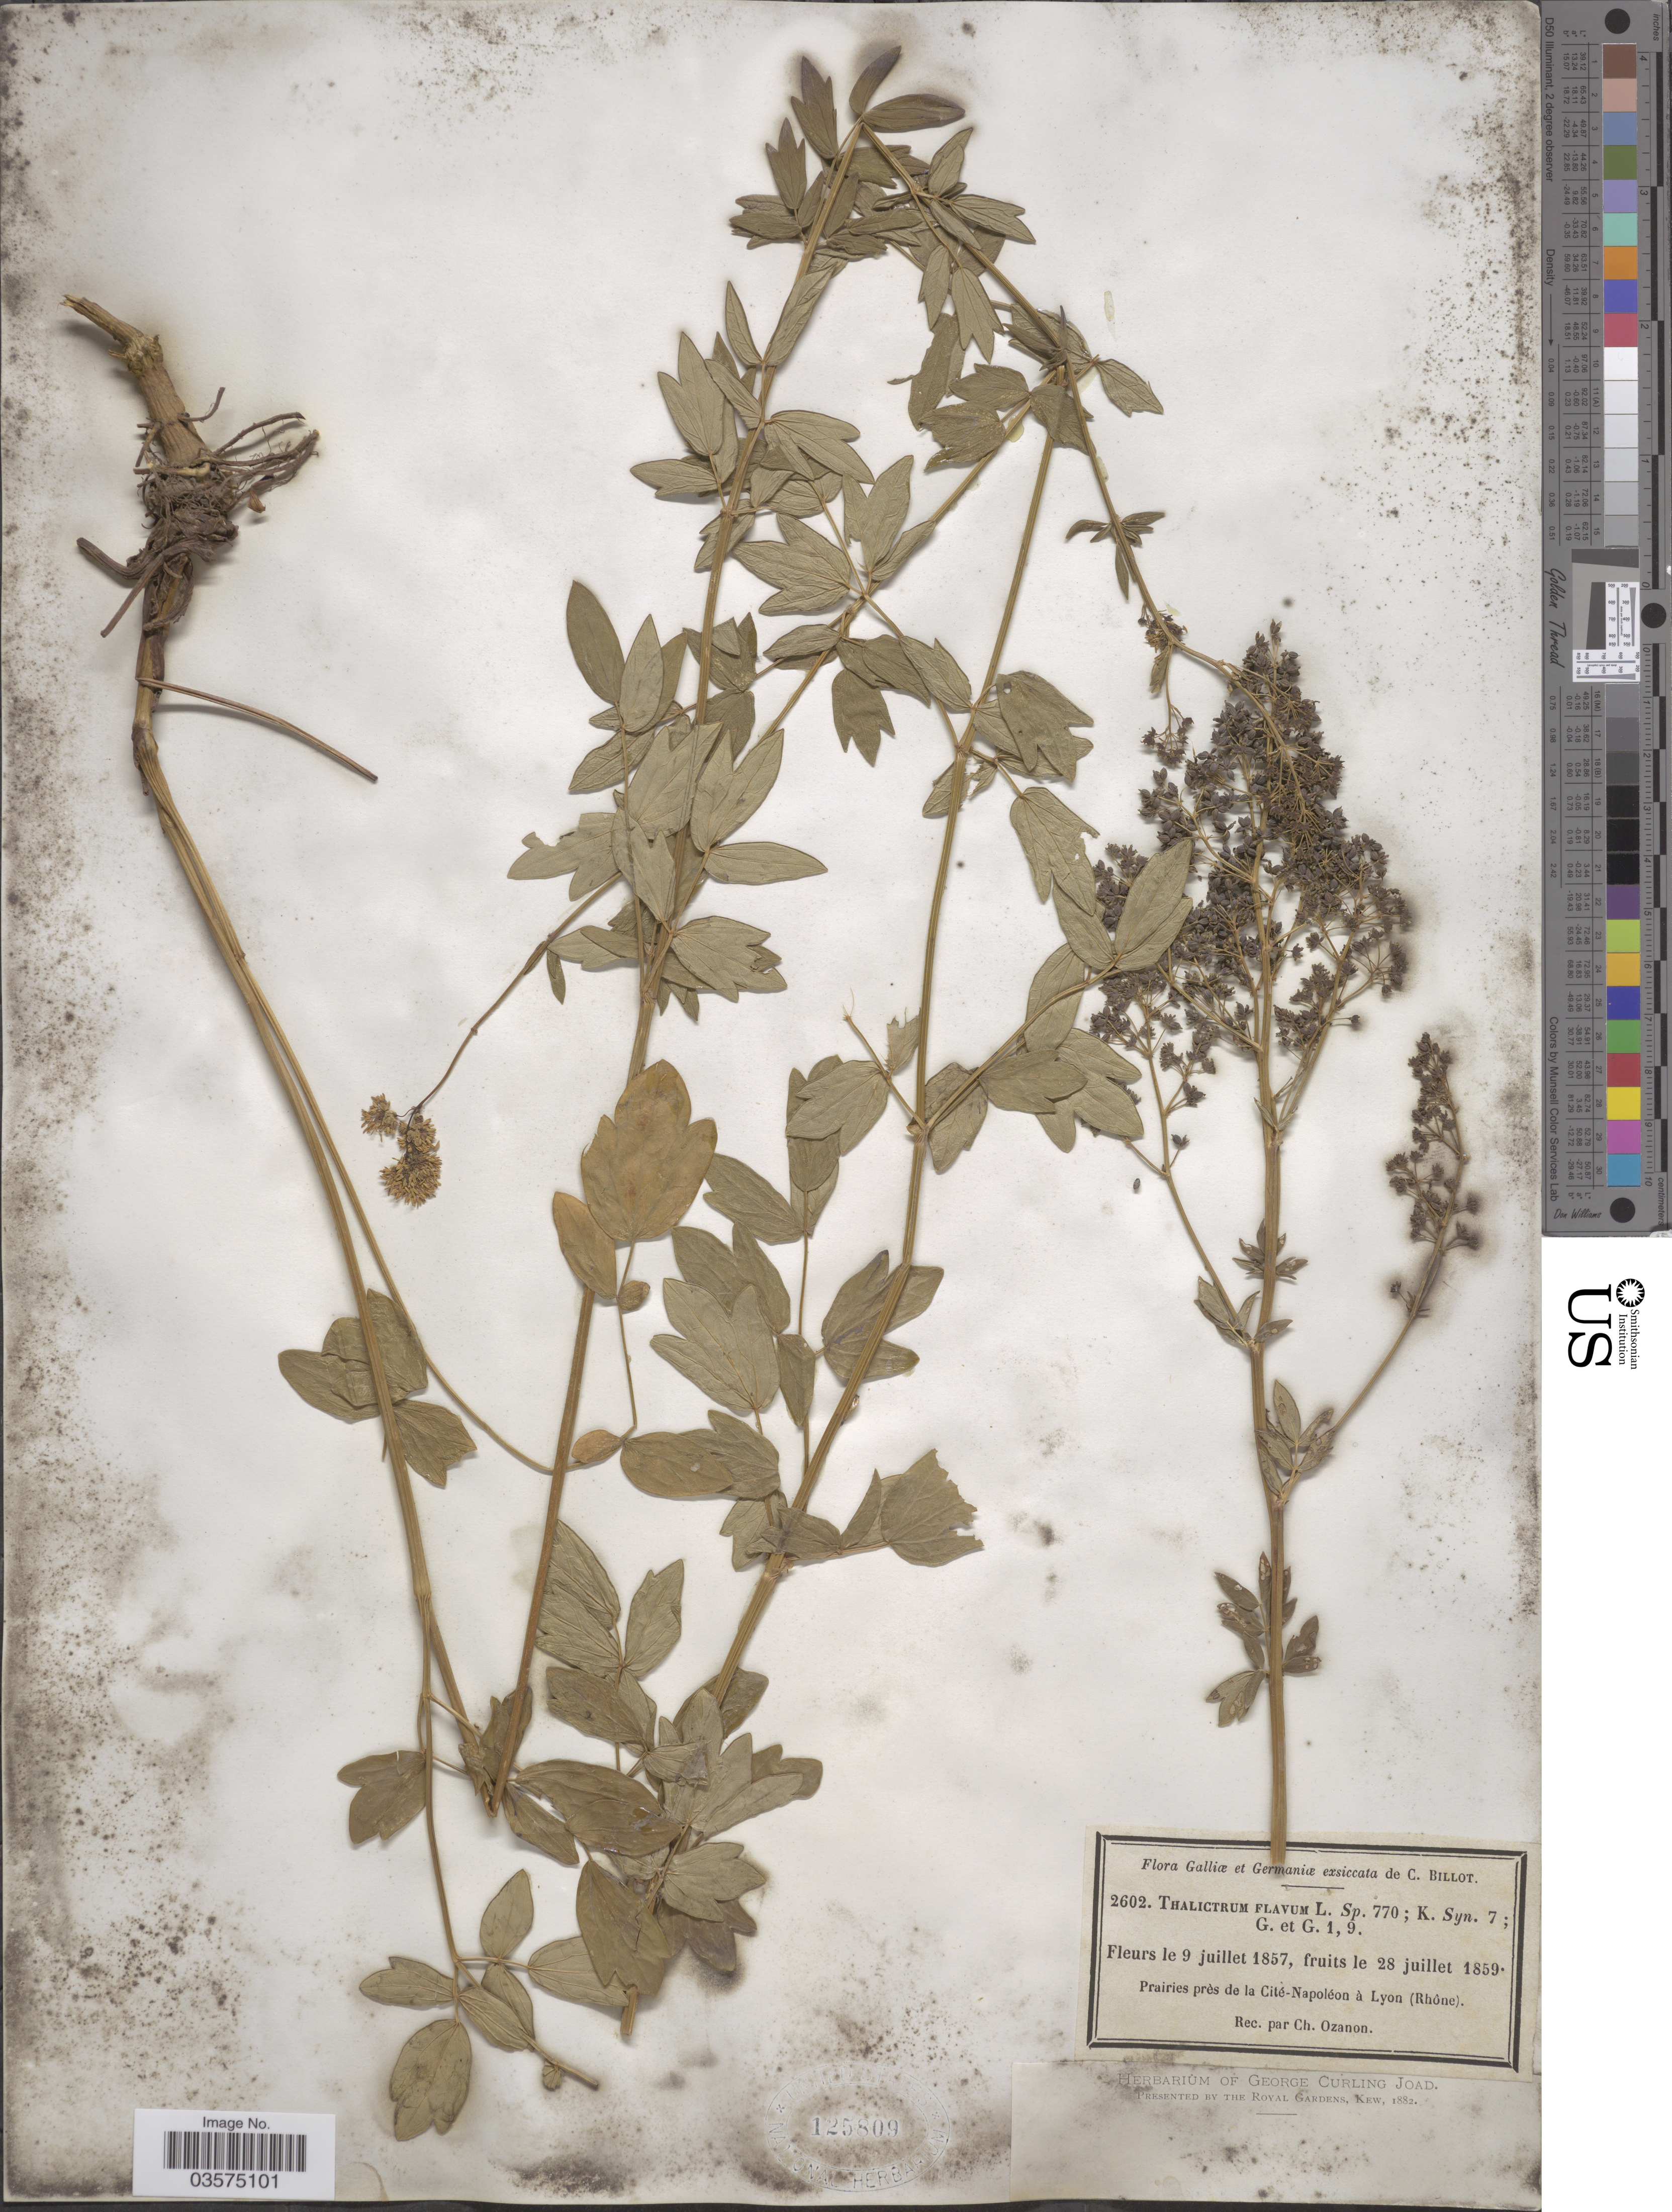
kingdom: Plantae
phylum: Tracheophyta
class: Magnoliopsida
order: Ranunculales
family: Ranunculaceae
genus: Thalictrum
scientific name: Thalictrum flavum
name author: L.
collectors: C. Ozanon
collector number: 2602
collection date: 1857-07-09/1859-07-28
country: France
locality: Galliæ et Germaniæ. Prairies près de la Cité-Napoléon à Lyon (Rhône).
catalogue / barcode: US 125809